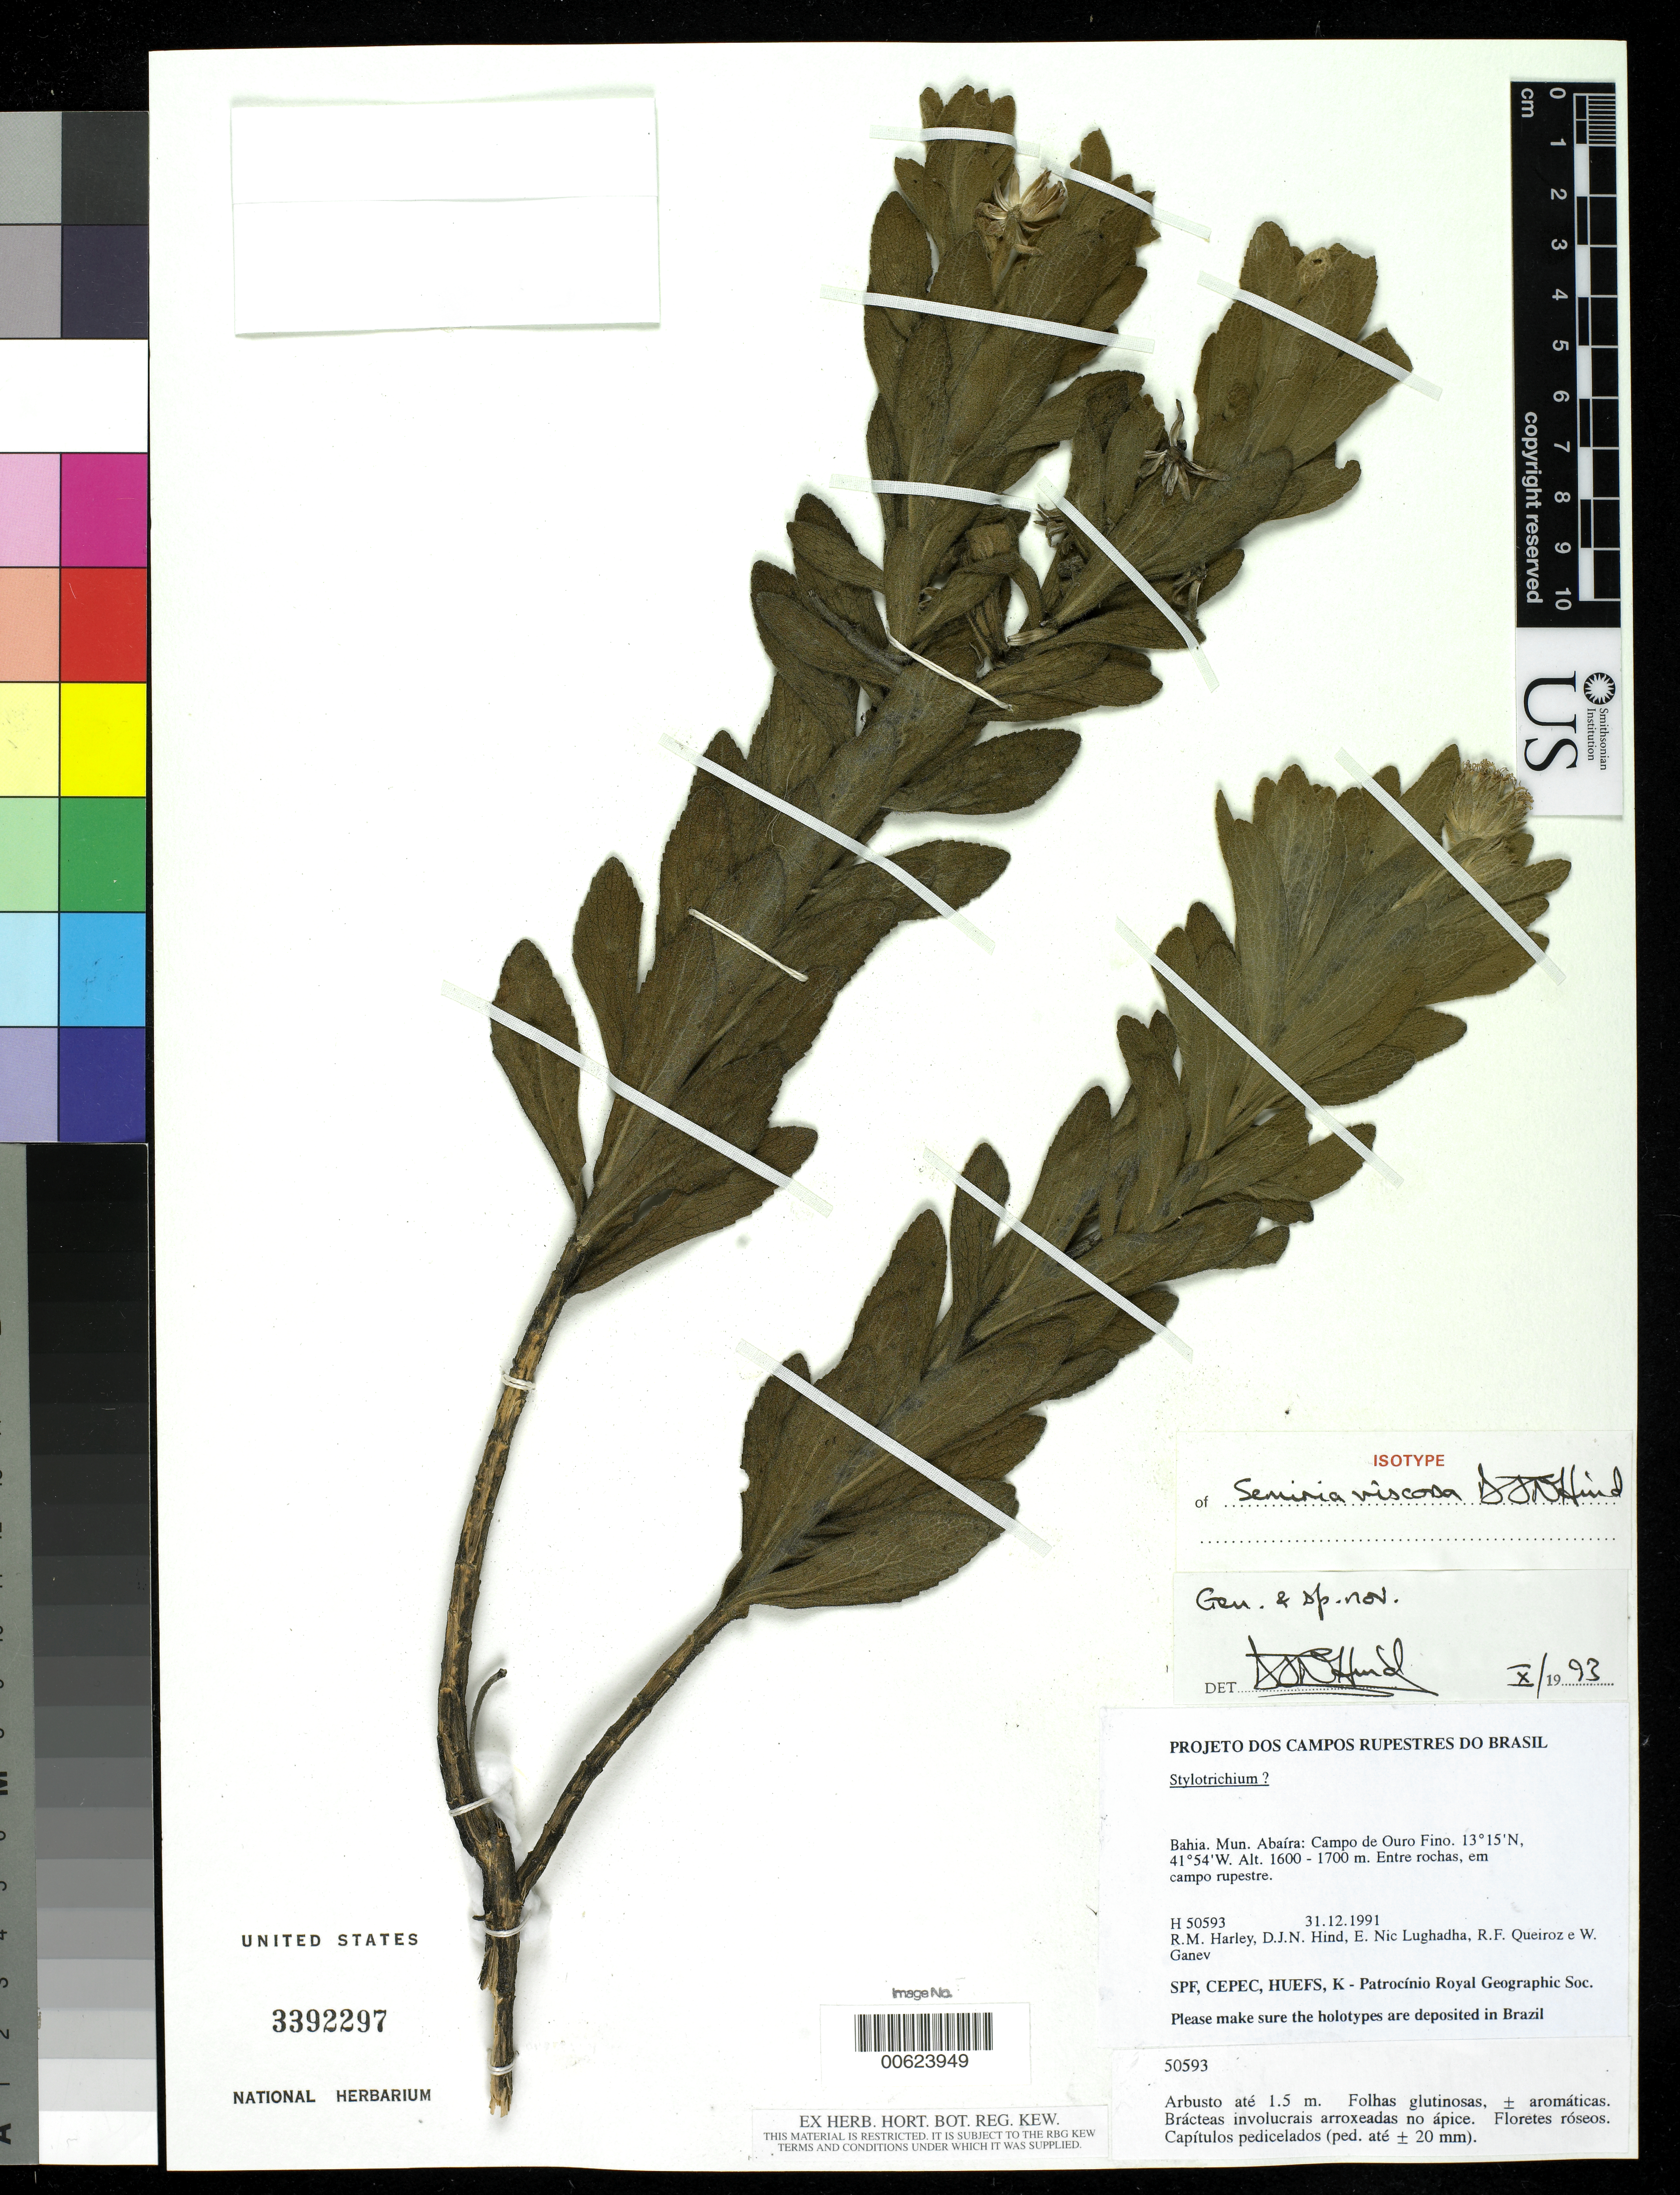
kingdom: Plantae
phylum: Tracheophyta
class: Magnoliopsida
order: Asterales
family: Asteraceae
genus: Semiria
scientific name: Semiria viscosa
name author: D.J.N. Hind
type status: Isotype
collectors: R. M. Harley, D. J. N. Hind, E. Nic Lughadha, R. Queiroz & W. Ganev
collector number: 50593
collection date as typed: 31 Dec 1991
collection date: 1991-12-31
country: Brazil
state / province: Bahia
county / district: Abaira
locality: Catoles, Campo de Ouro Fino.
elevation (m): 1600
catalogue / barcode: US 3392297